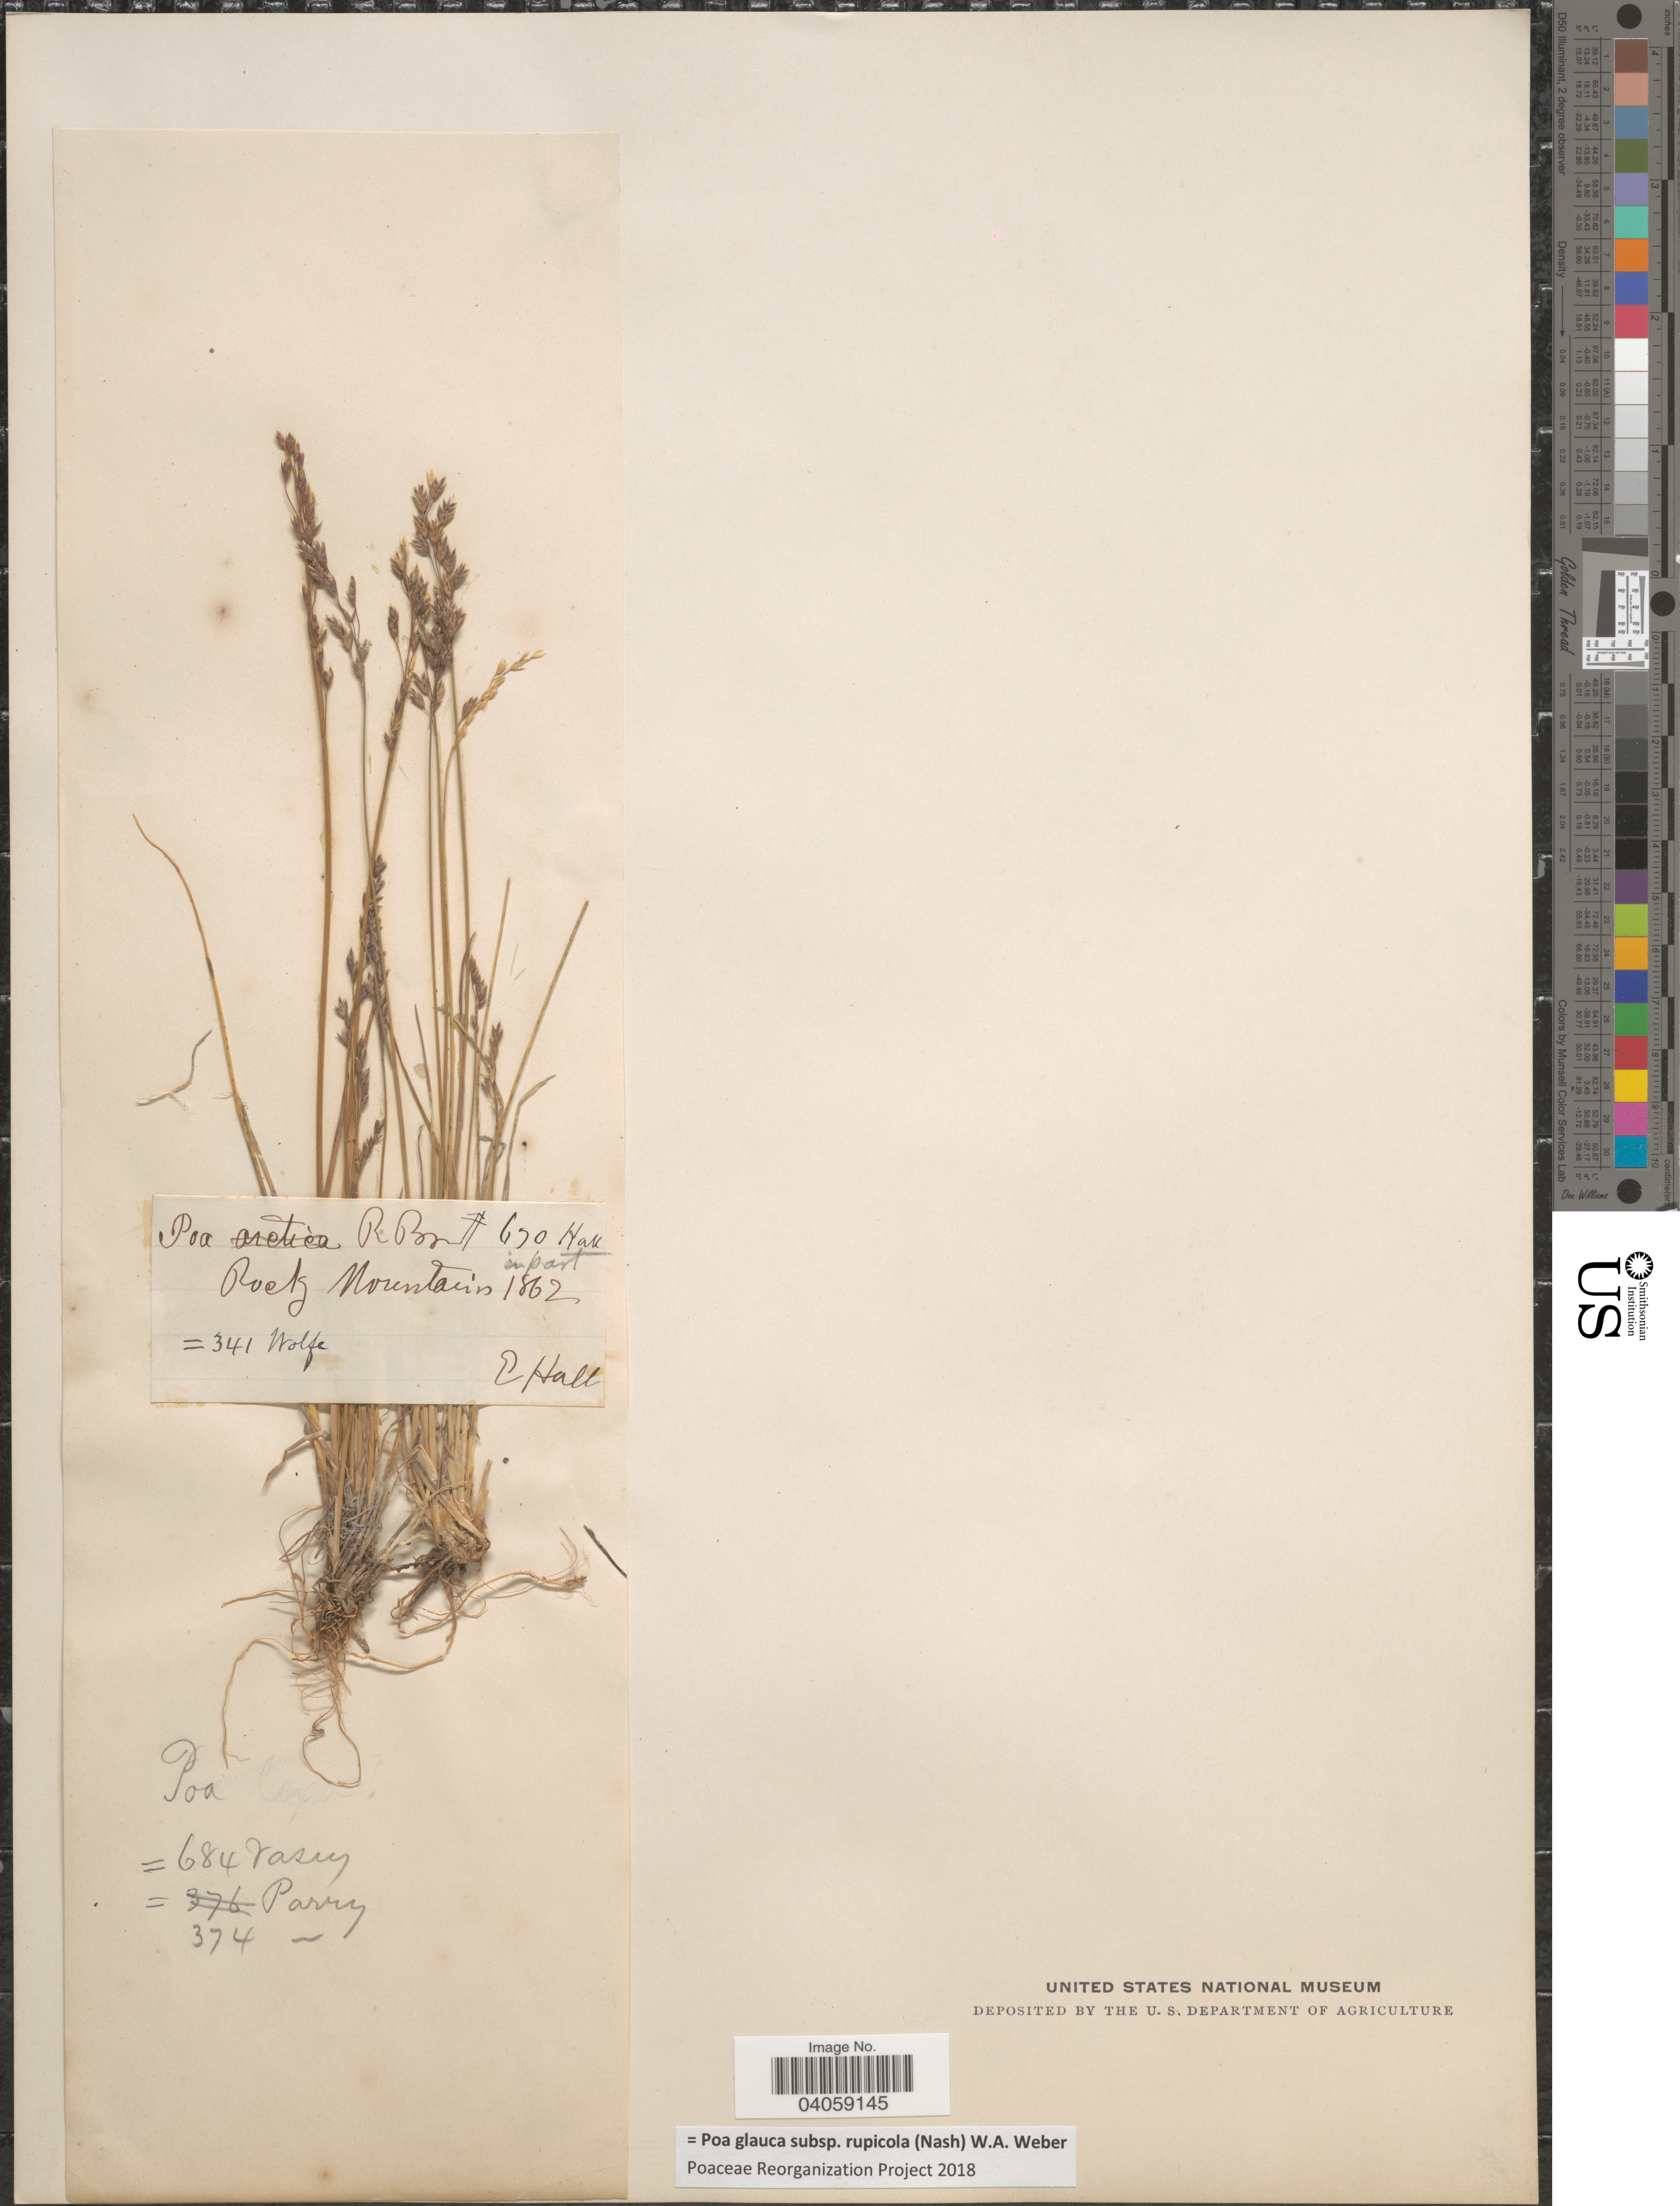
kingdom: Plantae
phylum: Tracheophyta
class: Liliopsida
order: Poales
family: Poaceae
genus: Poa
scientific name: Poa glauca subsp. rupicola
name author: (Nash) W.A. Weber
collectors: E. Hall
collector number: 341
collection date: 1862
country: United States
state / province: Colorado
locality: Rocky Mountains.